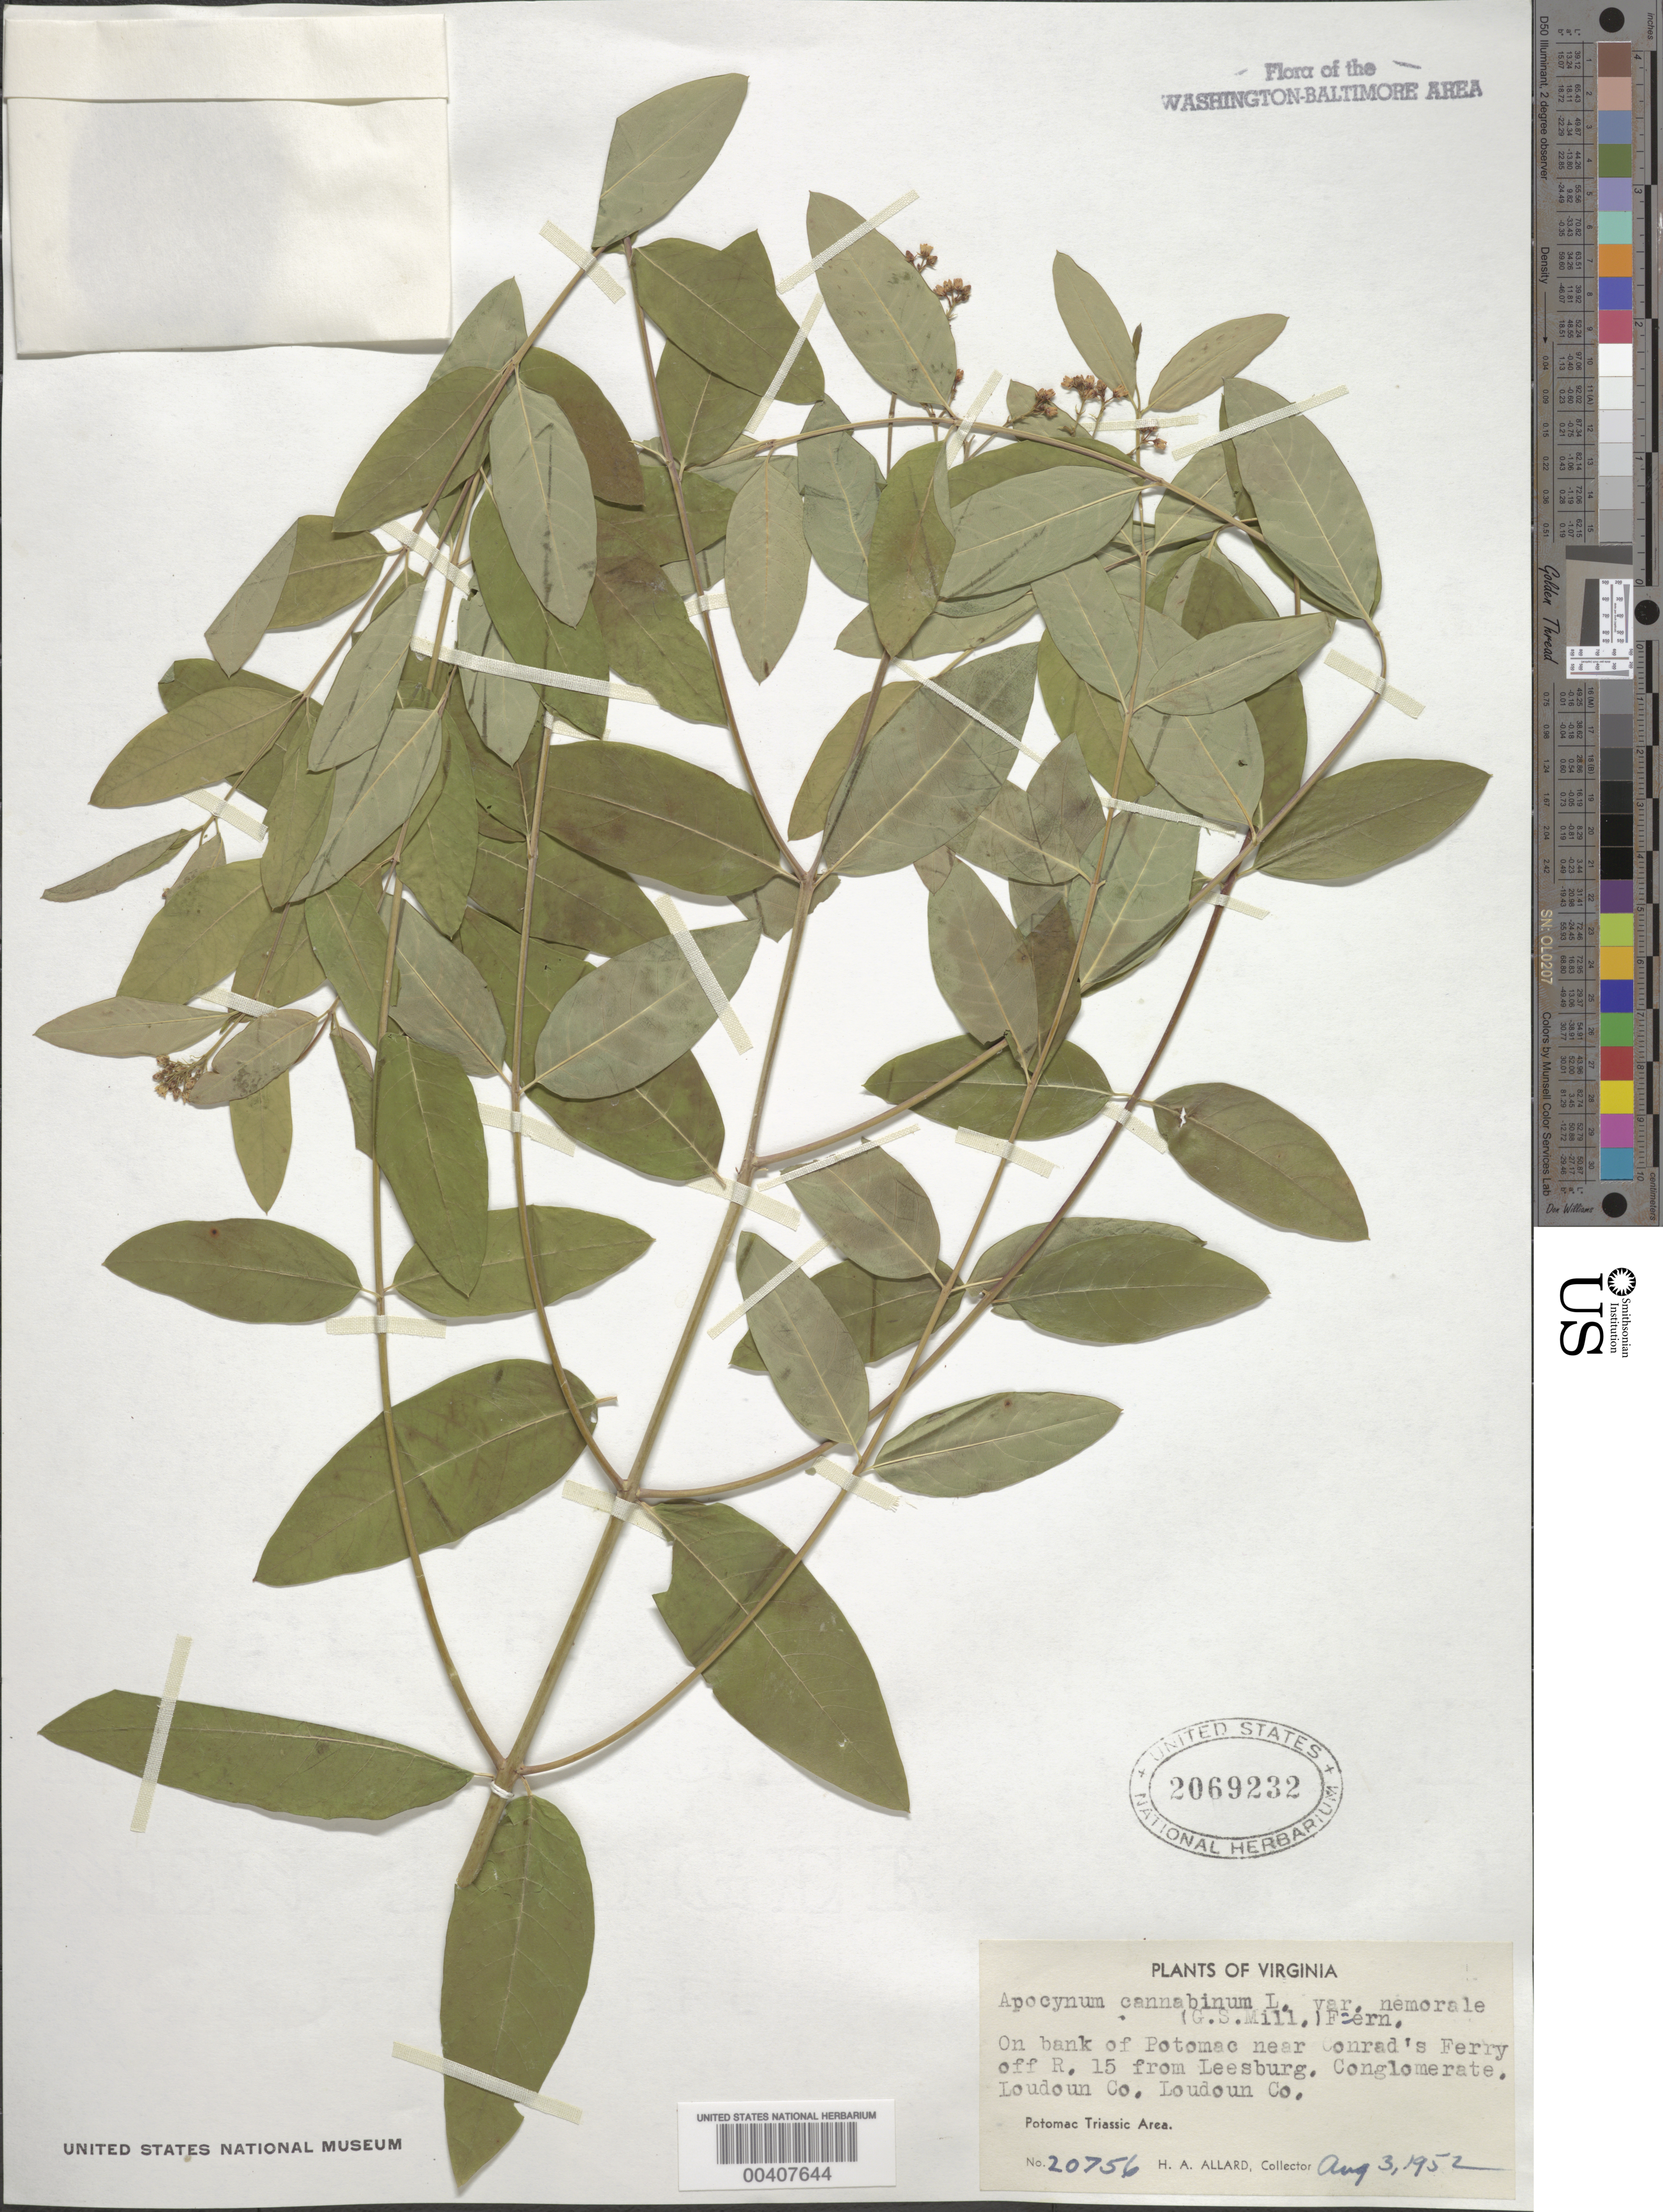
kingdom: Plantae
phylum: Tracheophyta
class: Magnoliopsida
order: Gentianales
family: Apocynaceae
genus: Apocynum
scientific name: Apocynum cannabinum var. nemorale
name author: (G.S. Mill.) Fernald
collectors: H. A. Allard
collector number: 20756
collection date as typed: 03 Aug 1952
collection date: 1952-08-03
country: United States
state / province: Virginia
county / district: Loudoun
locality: Potomac River near Conrads Ferry off Route 15 from Leesburg C. & O. Canal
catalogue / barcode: US 2069232